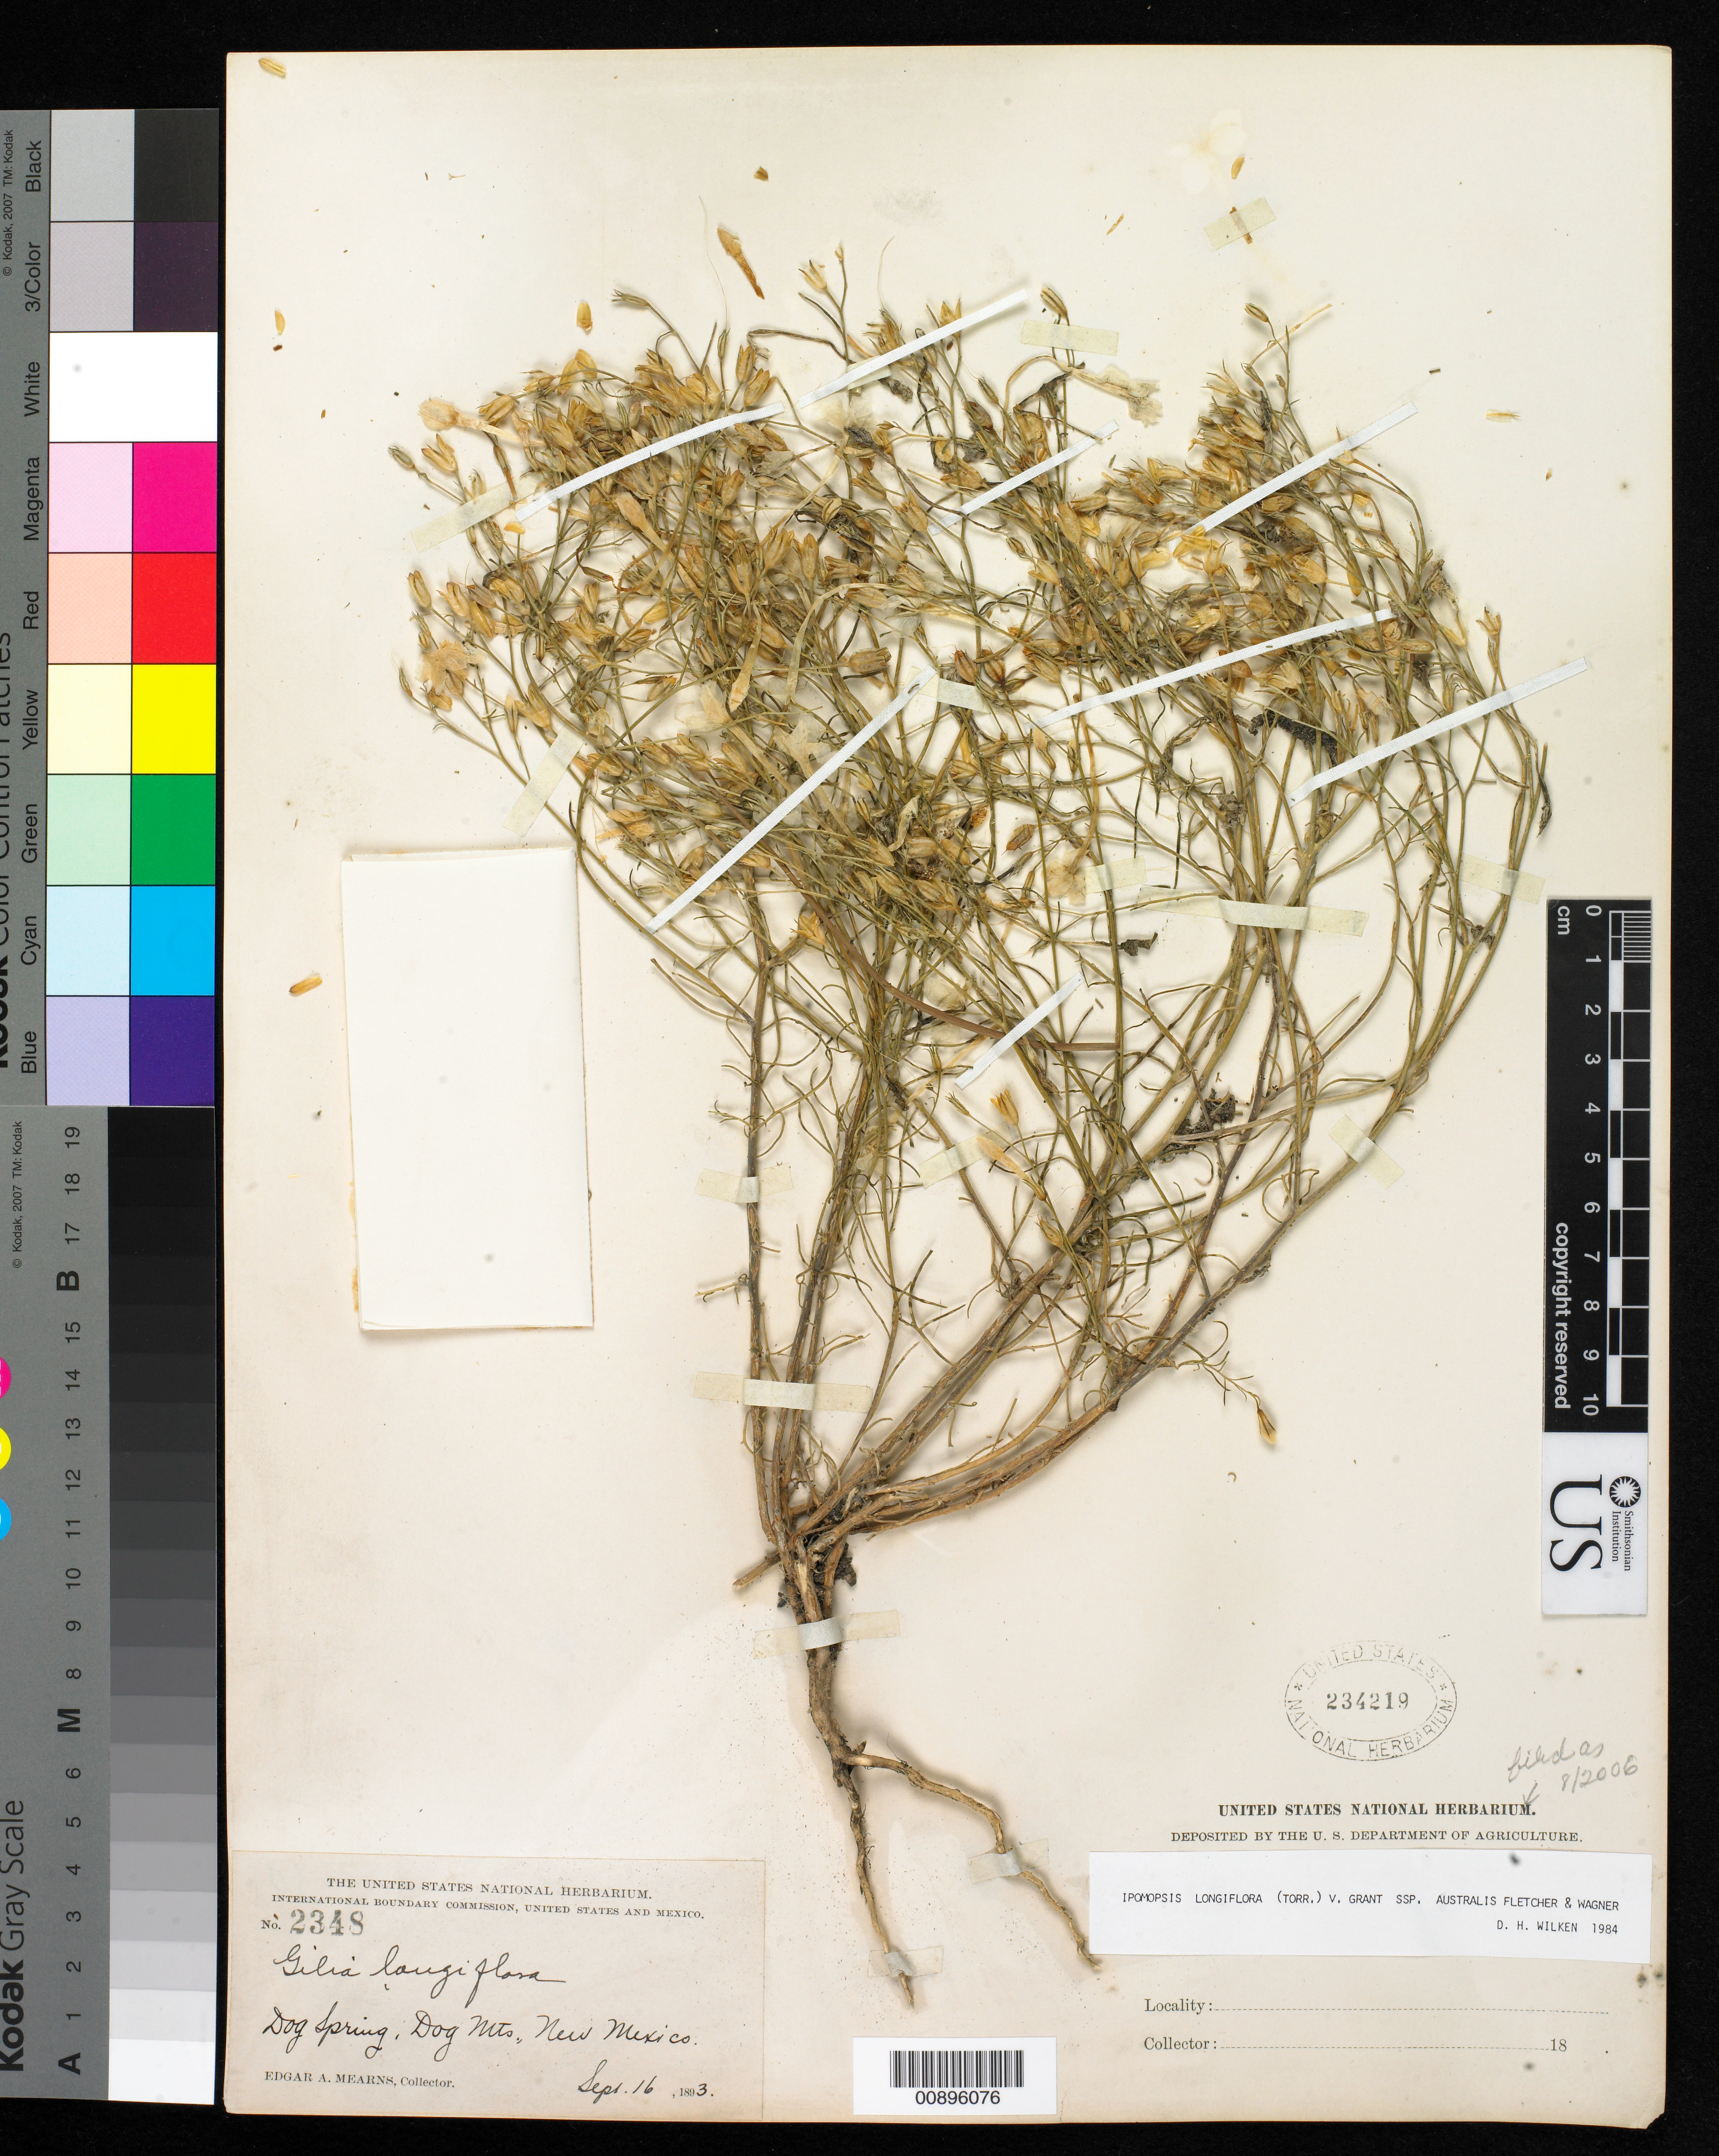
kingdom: Plantae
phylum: Tracheophyta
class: Magnoliopsida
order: Ericales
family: Polemoniaceae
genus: Ipomopsis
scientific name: Ipomopsis longiflora subsp. australis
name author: R.A. Fletcher & W.L. Wagner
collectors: E. A. Mearns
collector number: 2348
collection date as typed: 16 Sep 1893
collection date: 1893-09-16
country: United States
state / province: New Mexico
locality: Dog Spring, Dog Mts., New Mexico.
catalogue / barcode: US 234219